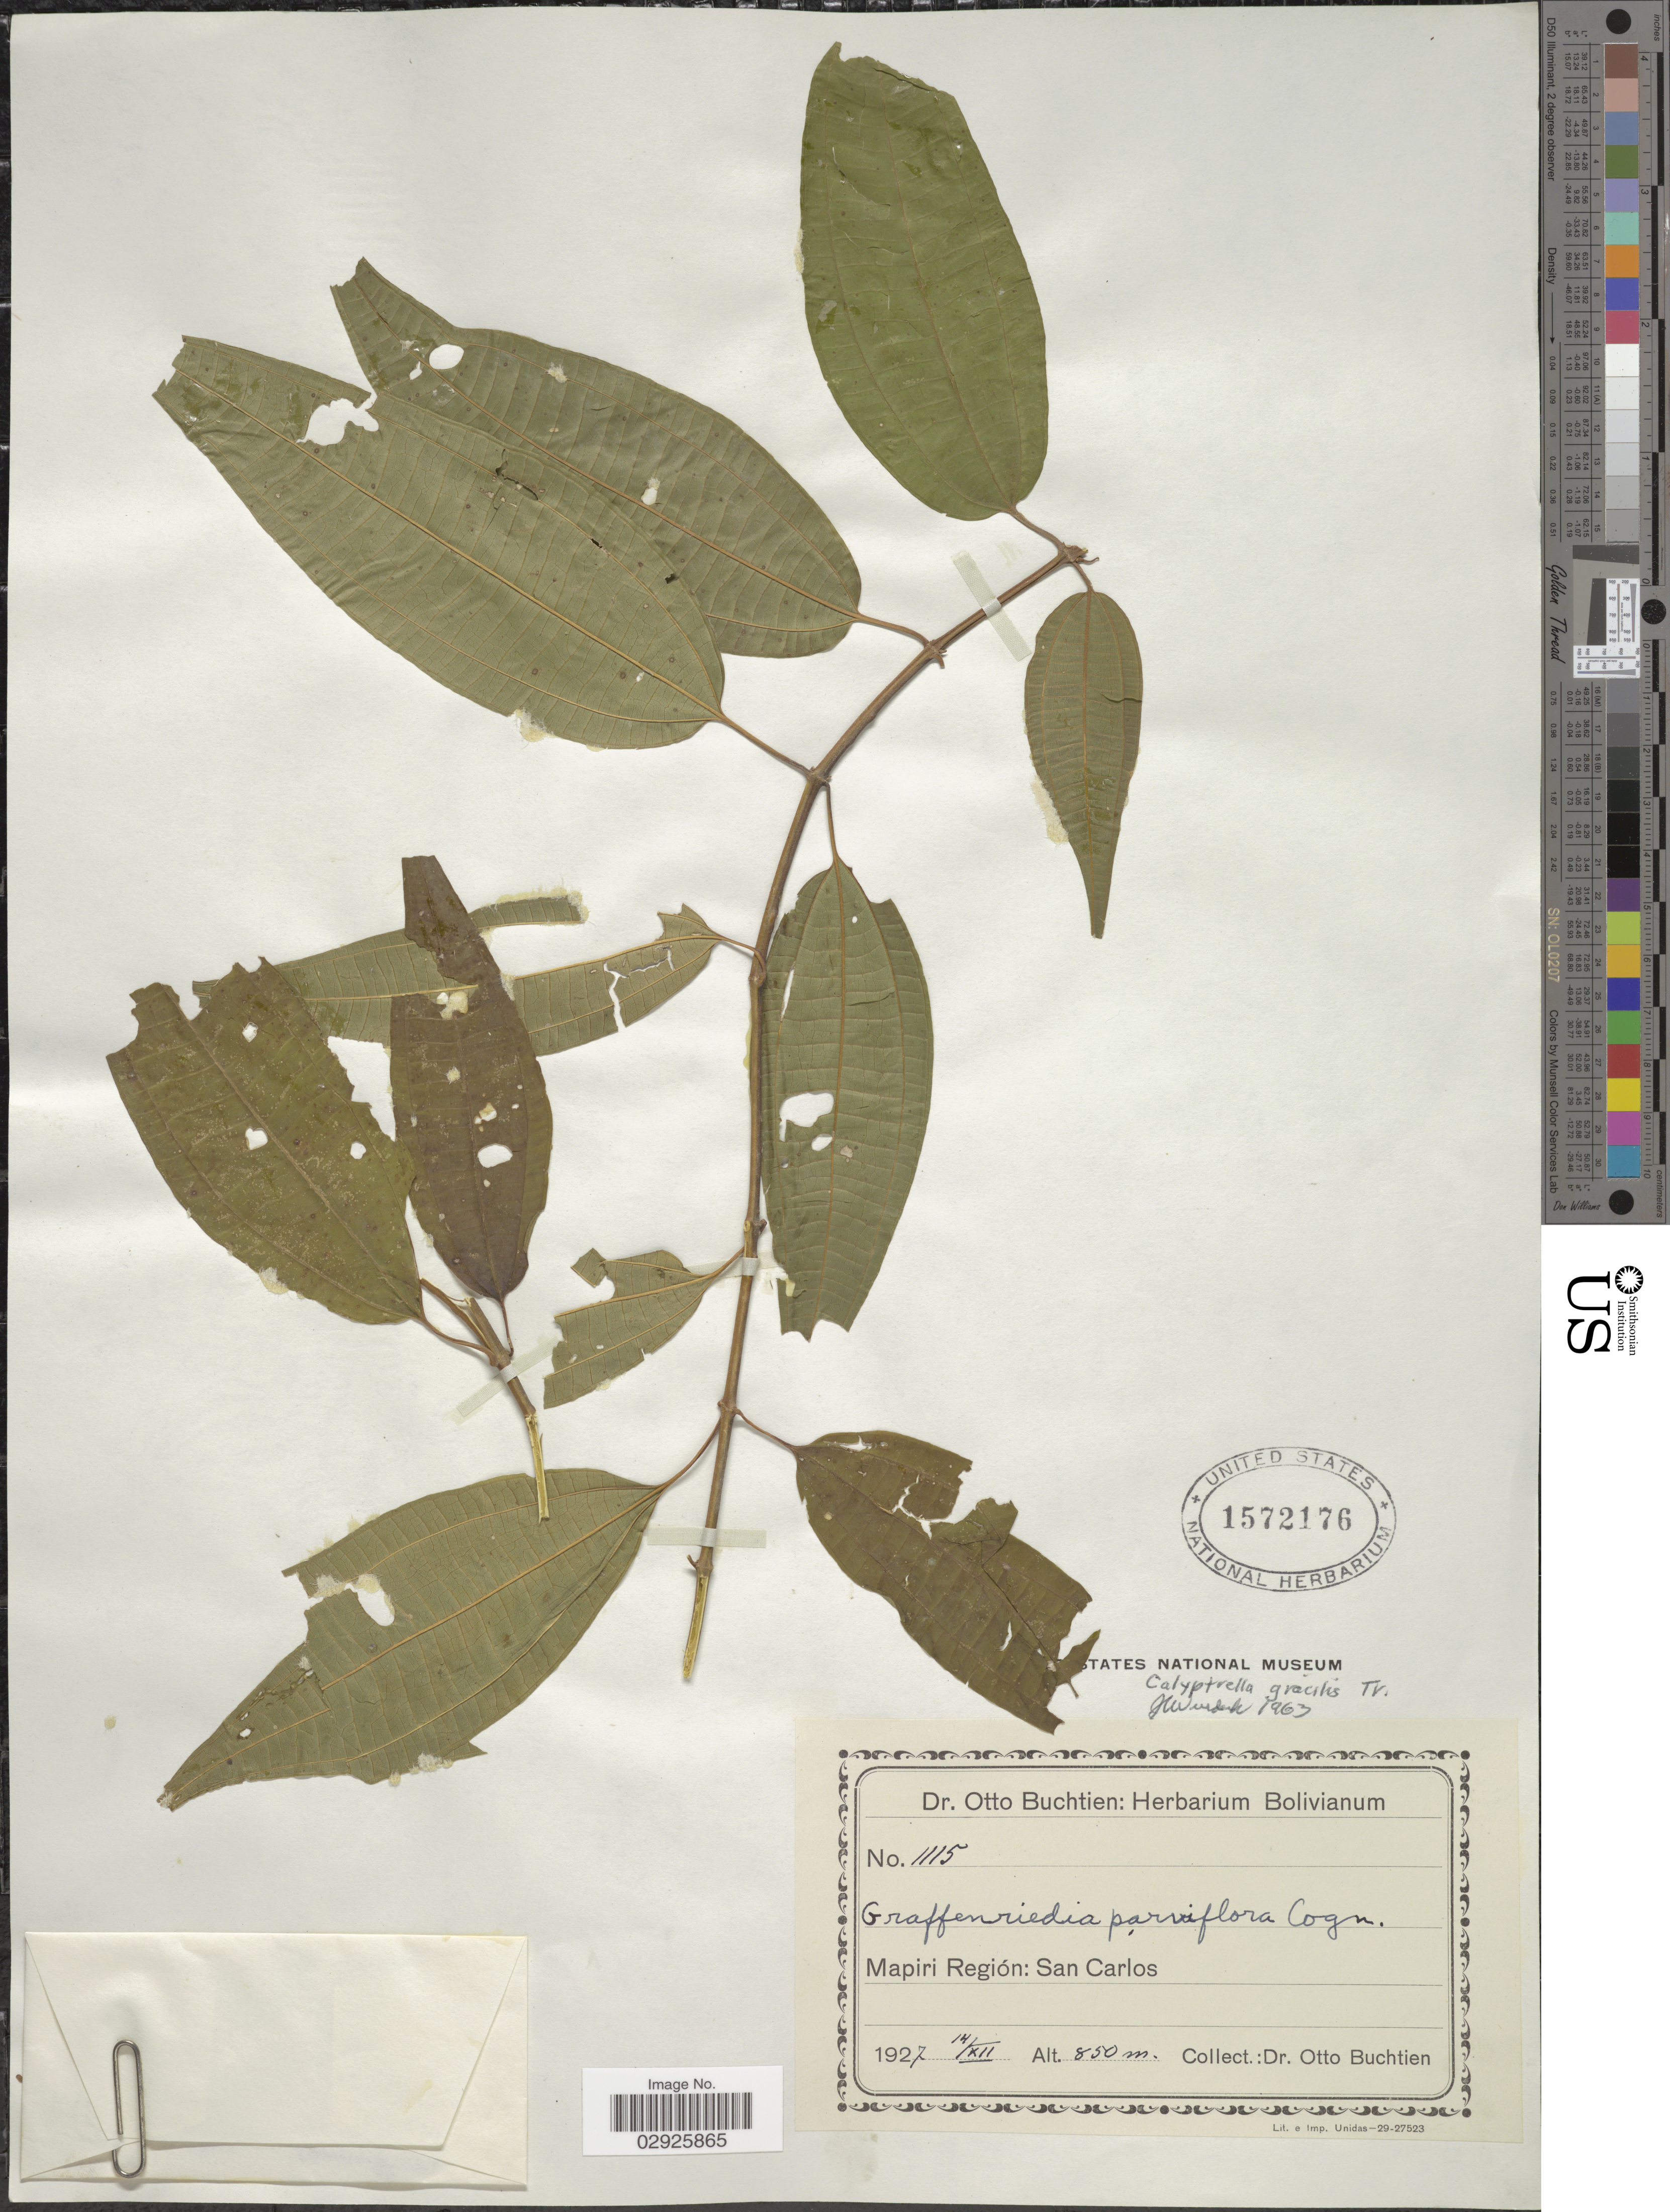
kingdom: Plantae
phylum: Tracheophyta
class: Magnoliopsida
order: Myrtales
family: Melastomataceae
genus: Graffenrieda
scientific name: Graffenrieda gracilis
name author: (Triana) L.O. Williams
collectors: O. Buchtien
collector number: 1115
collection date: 1927-12-14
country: Bolivia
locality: Mapiri Región: San Carlos.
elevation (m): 850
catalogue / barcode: US 1572176